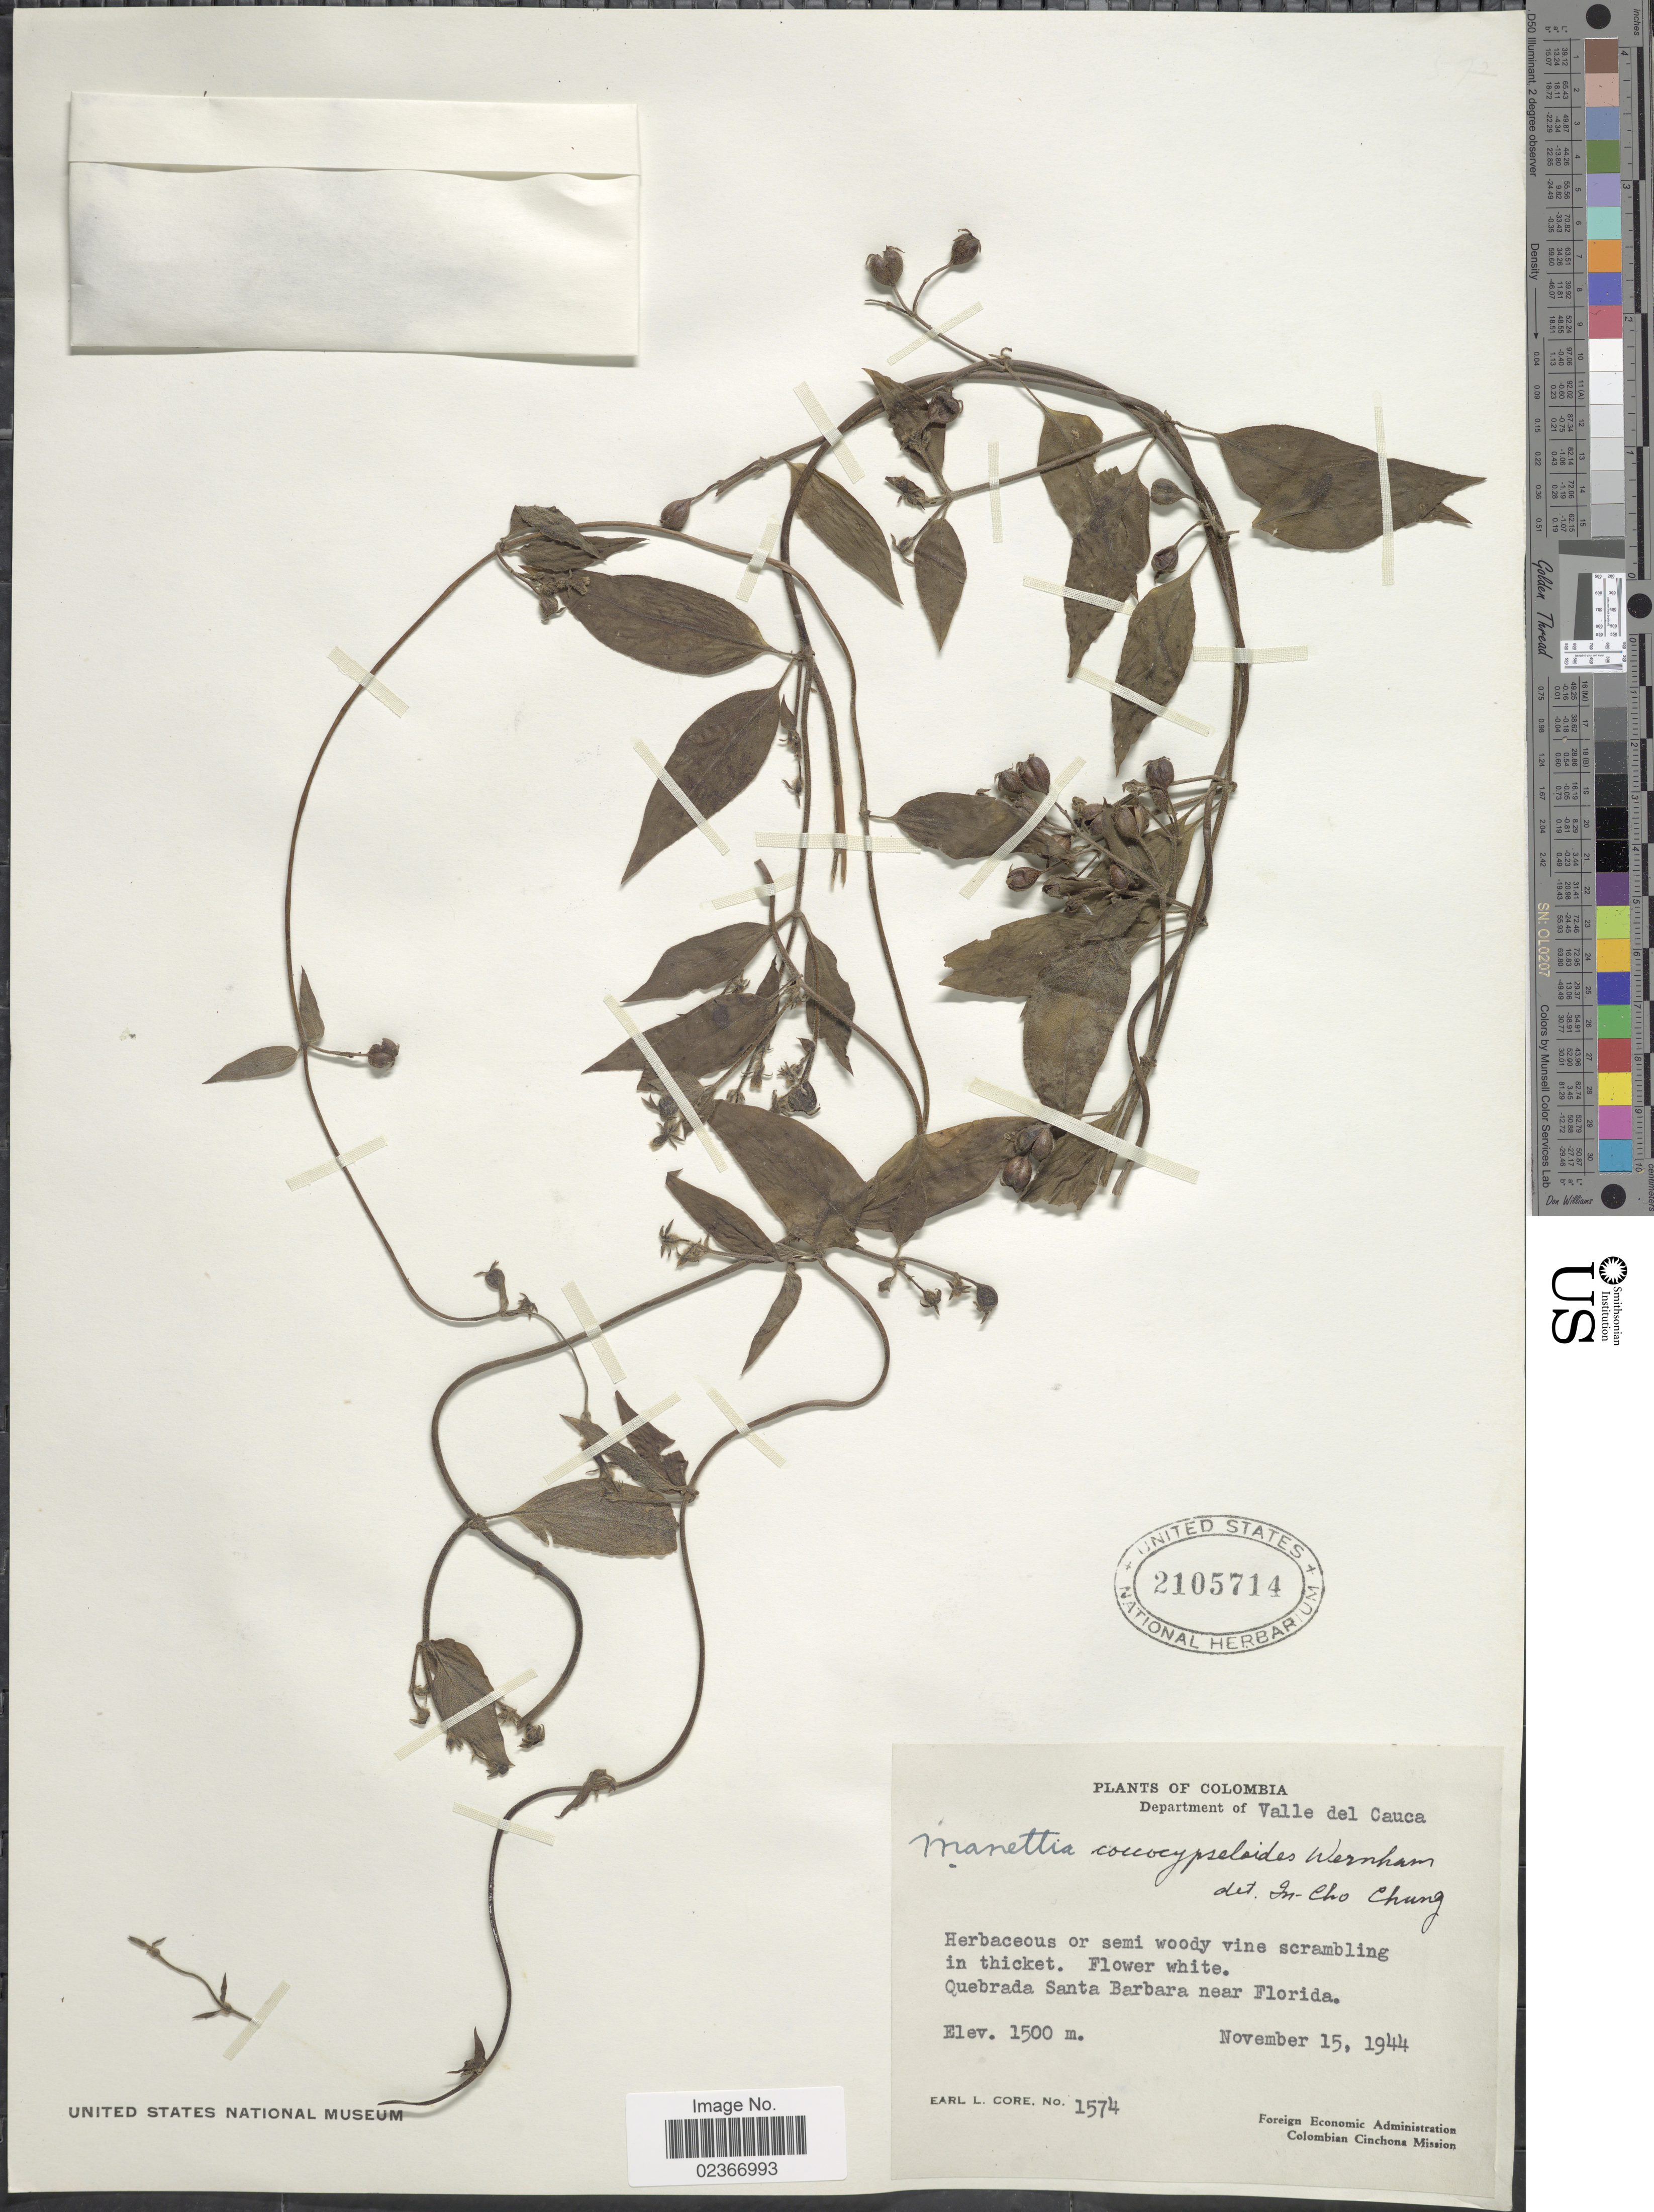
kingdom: Plantae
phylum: Tracheophyta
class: Magnoliopsida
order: Gentianales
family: Rubiaceae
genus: Manettia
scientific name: Manettia coccocypseloides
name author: Wernham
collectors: E. L. Core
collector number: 1574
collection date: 1944-11-15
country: Colombia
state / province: Valle del Cauca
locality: Department Valle del Cauca. Quebrada Santa Barbara near Florida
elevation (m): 1500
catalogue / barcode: US 2105714